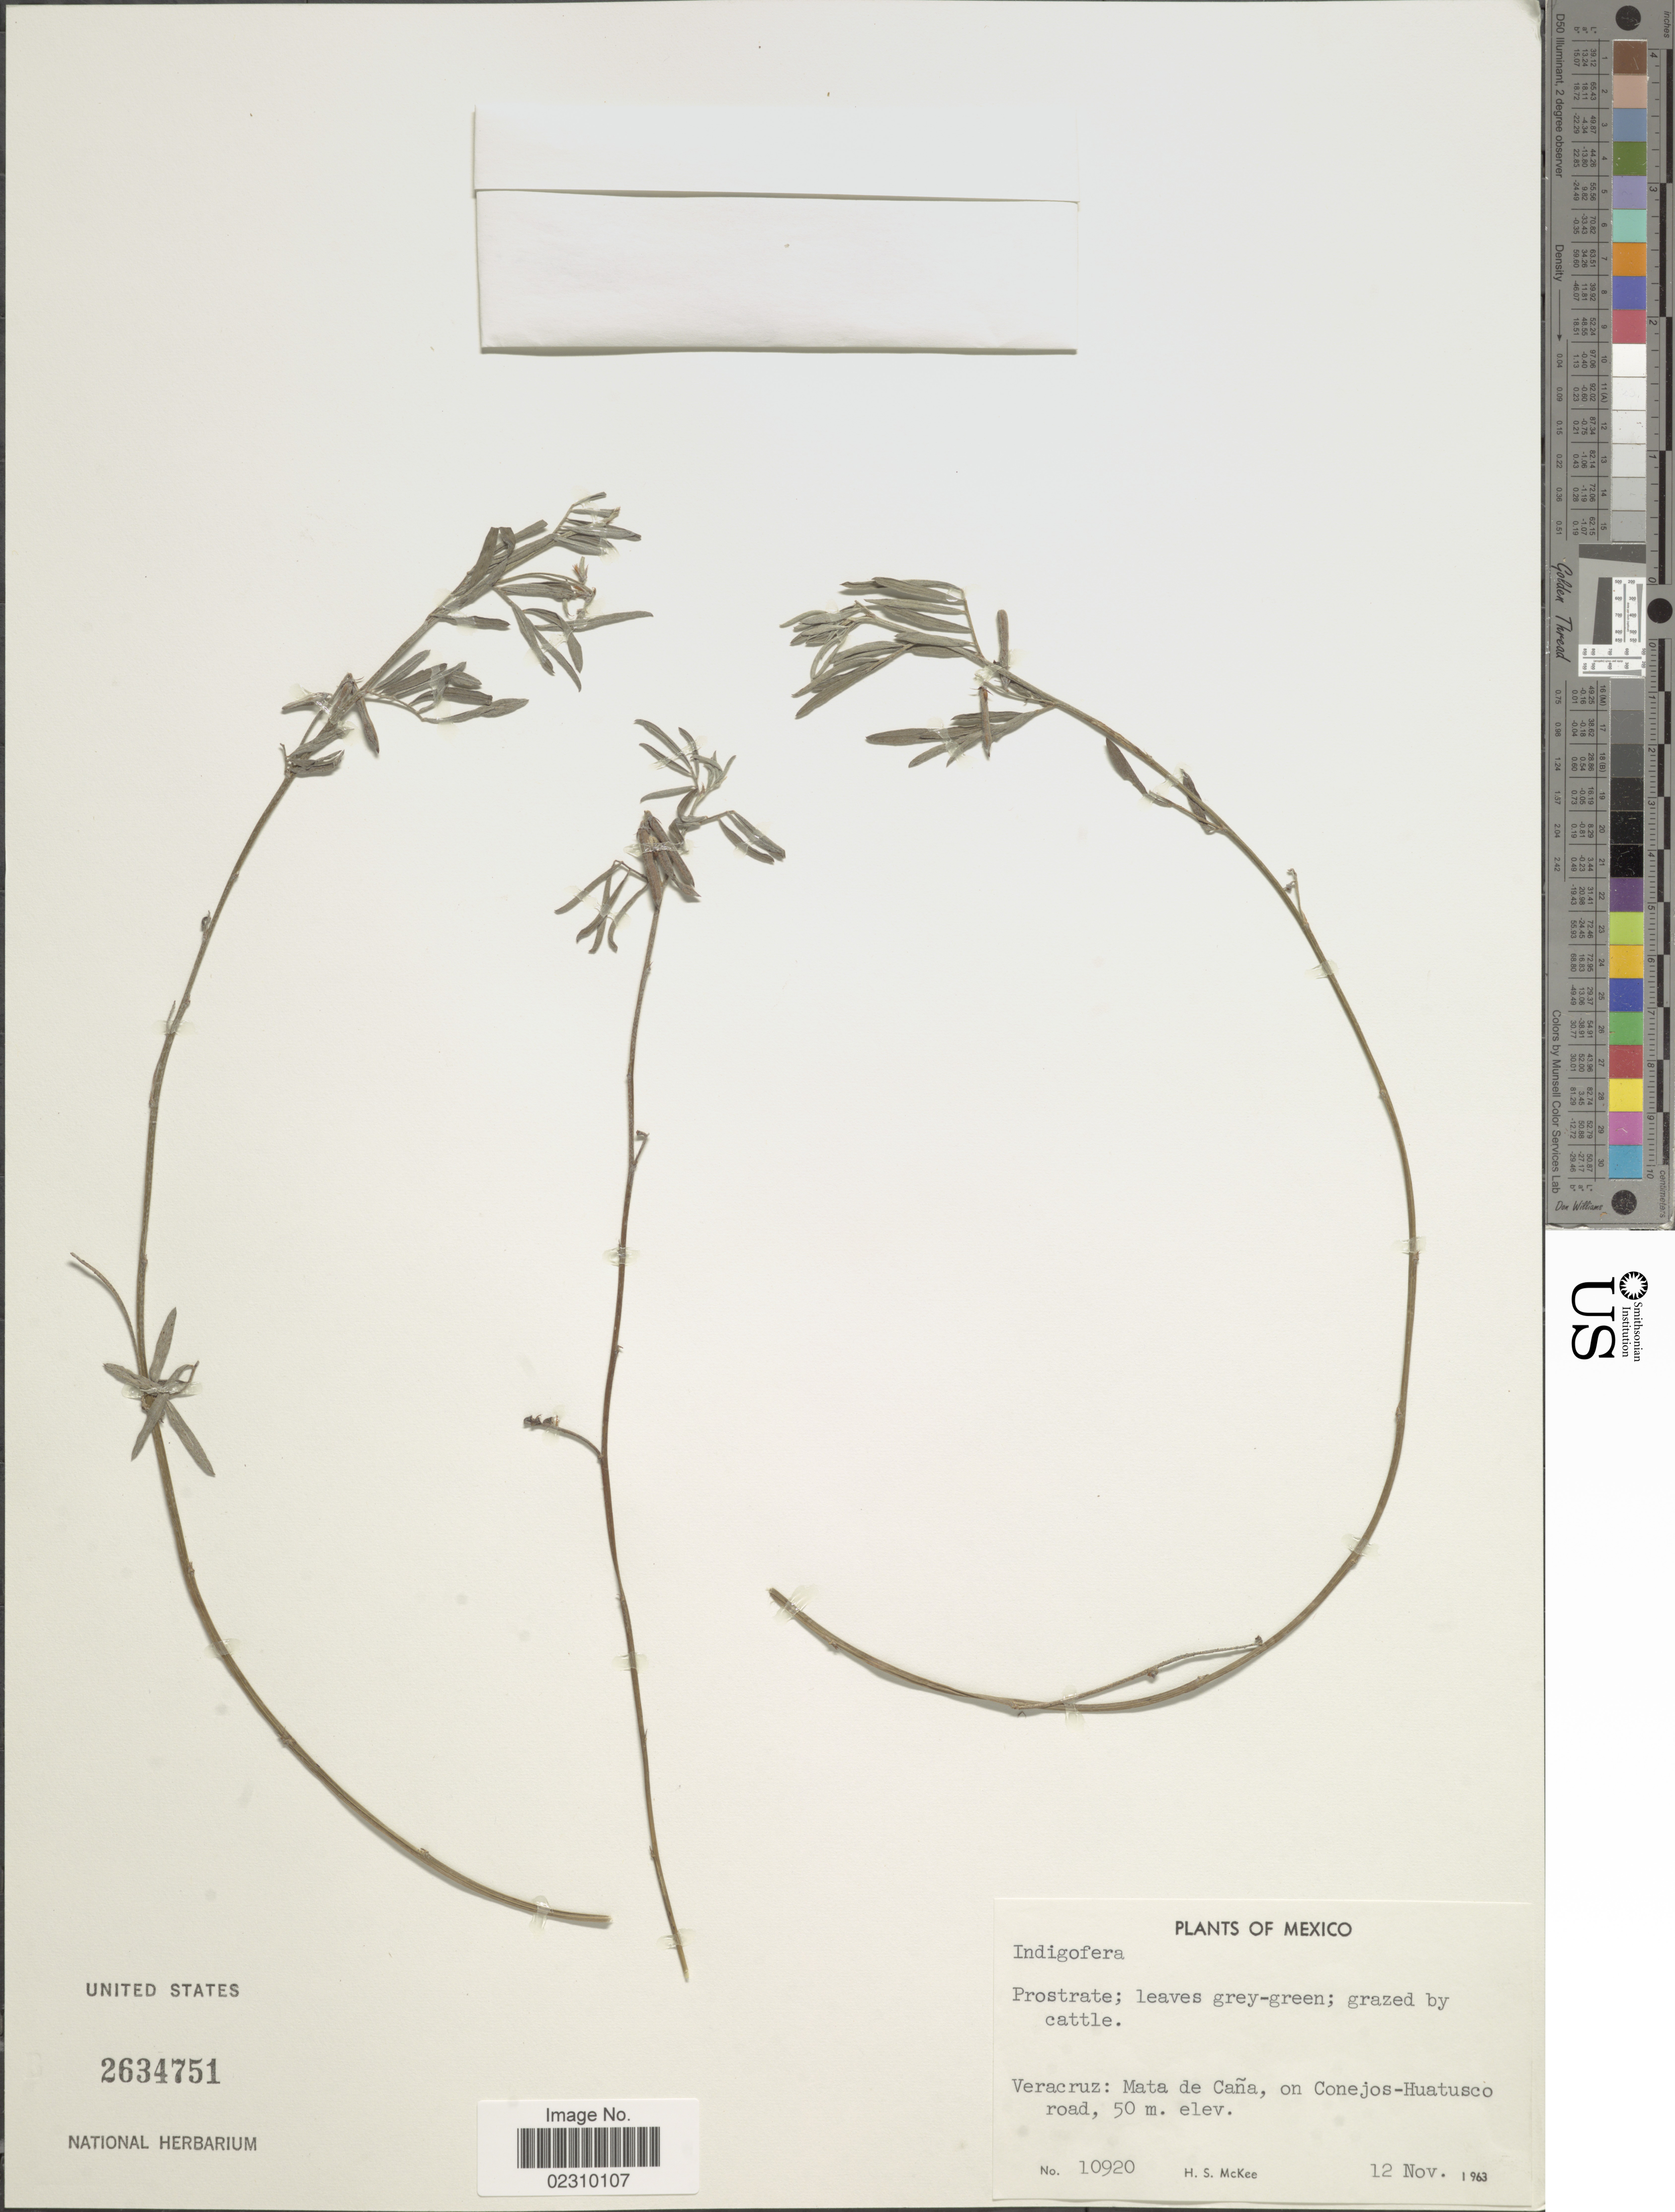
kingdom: Plantae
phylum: Tracheophyta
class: Magnoliopsida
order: Fabales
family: Fabaceae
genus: Indigofera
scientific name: Indigofera sp.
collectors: H. S. McKee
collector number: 10920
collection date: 1963-11-12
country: Mexico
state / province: Veracruz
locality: Mata de Cana, on Conejos-Huatusco road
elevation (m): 50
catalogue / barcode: US 2634751